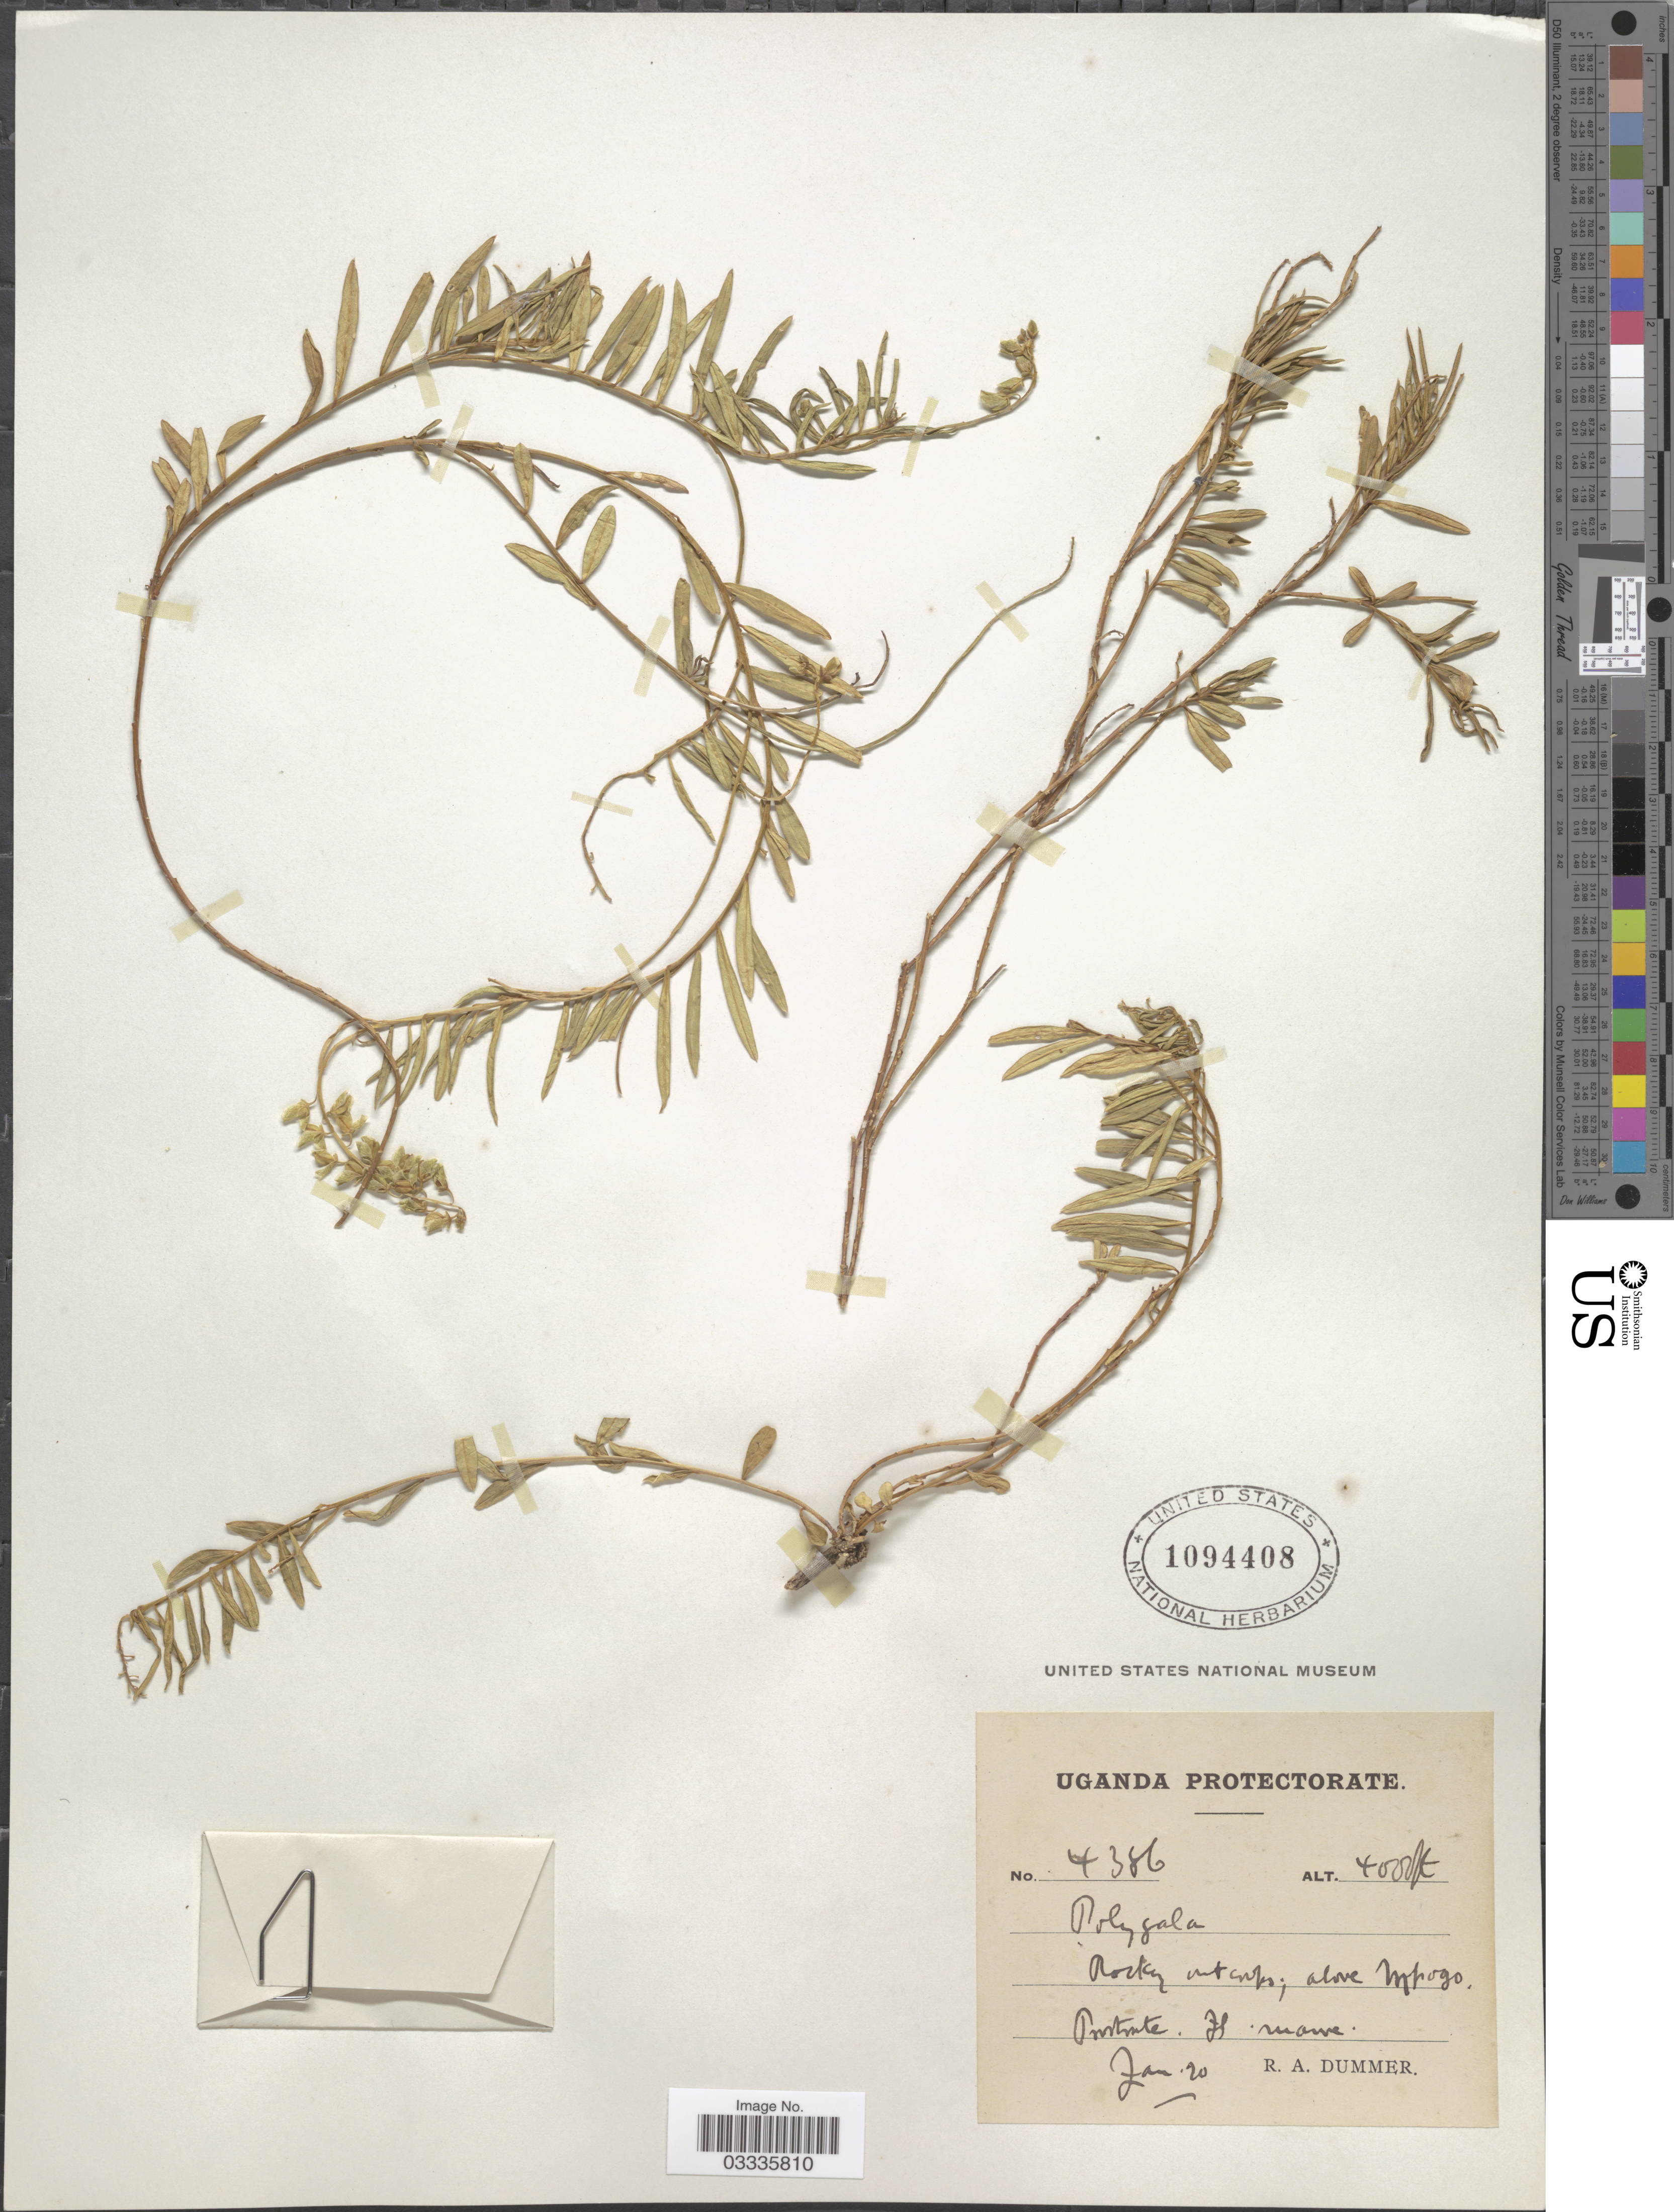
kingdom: Plantae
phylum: Tracheophyta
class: Magnoliopsida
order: Fabales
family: Polygalaceae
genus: Polygala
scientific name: Polygala sp.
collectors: R. Dümmer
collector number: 4386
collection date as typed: Transcribed d/m/y: /1/20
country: Uganda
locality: Above Mpogo.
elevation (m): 1219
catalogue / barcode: US 1094408